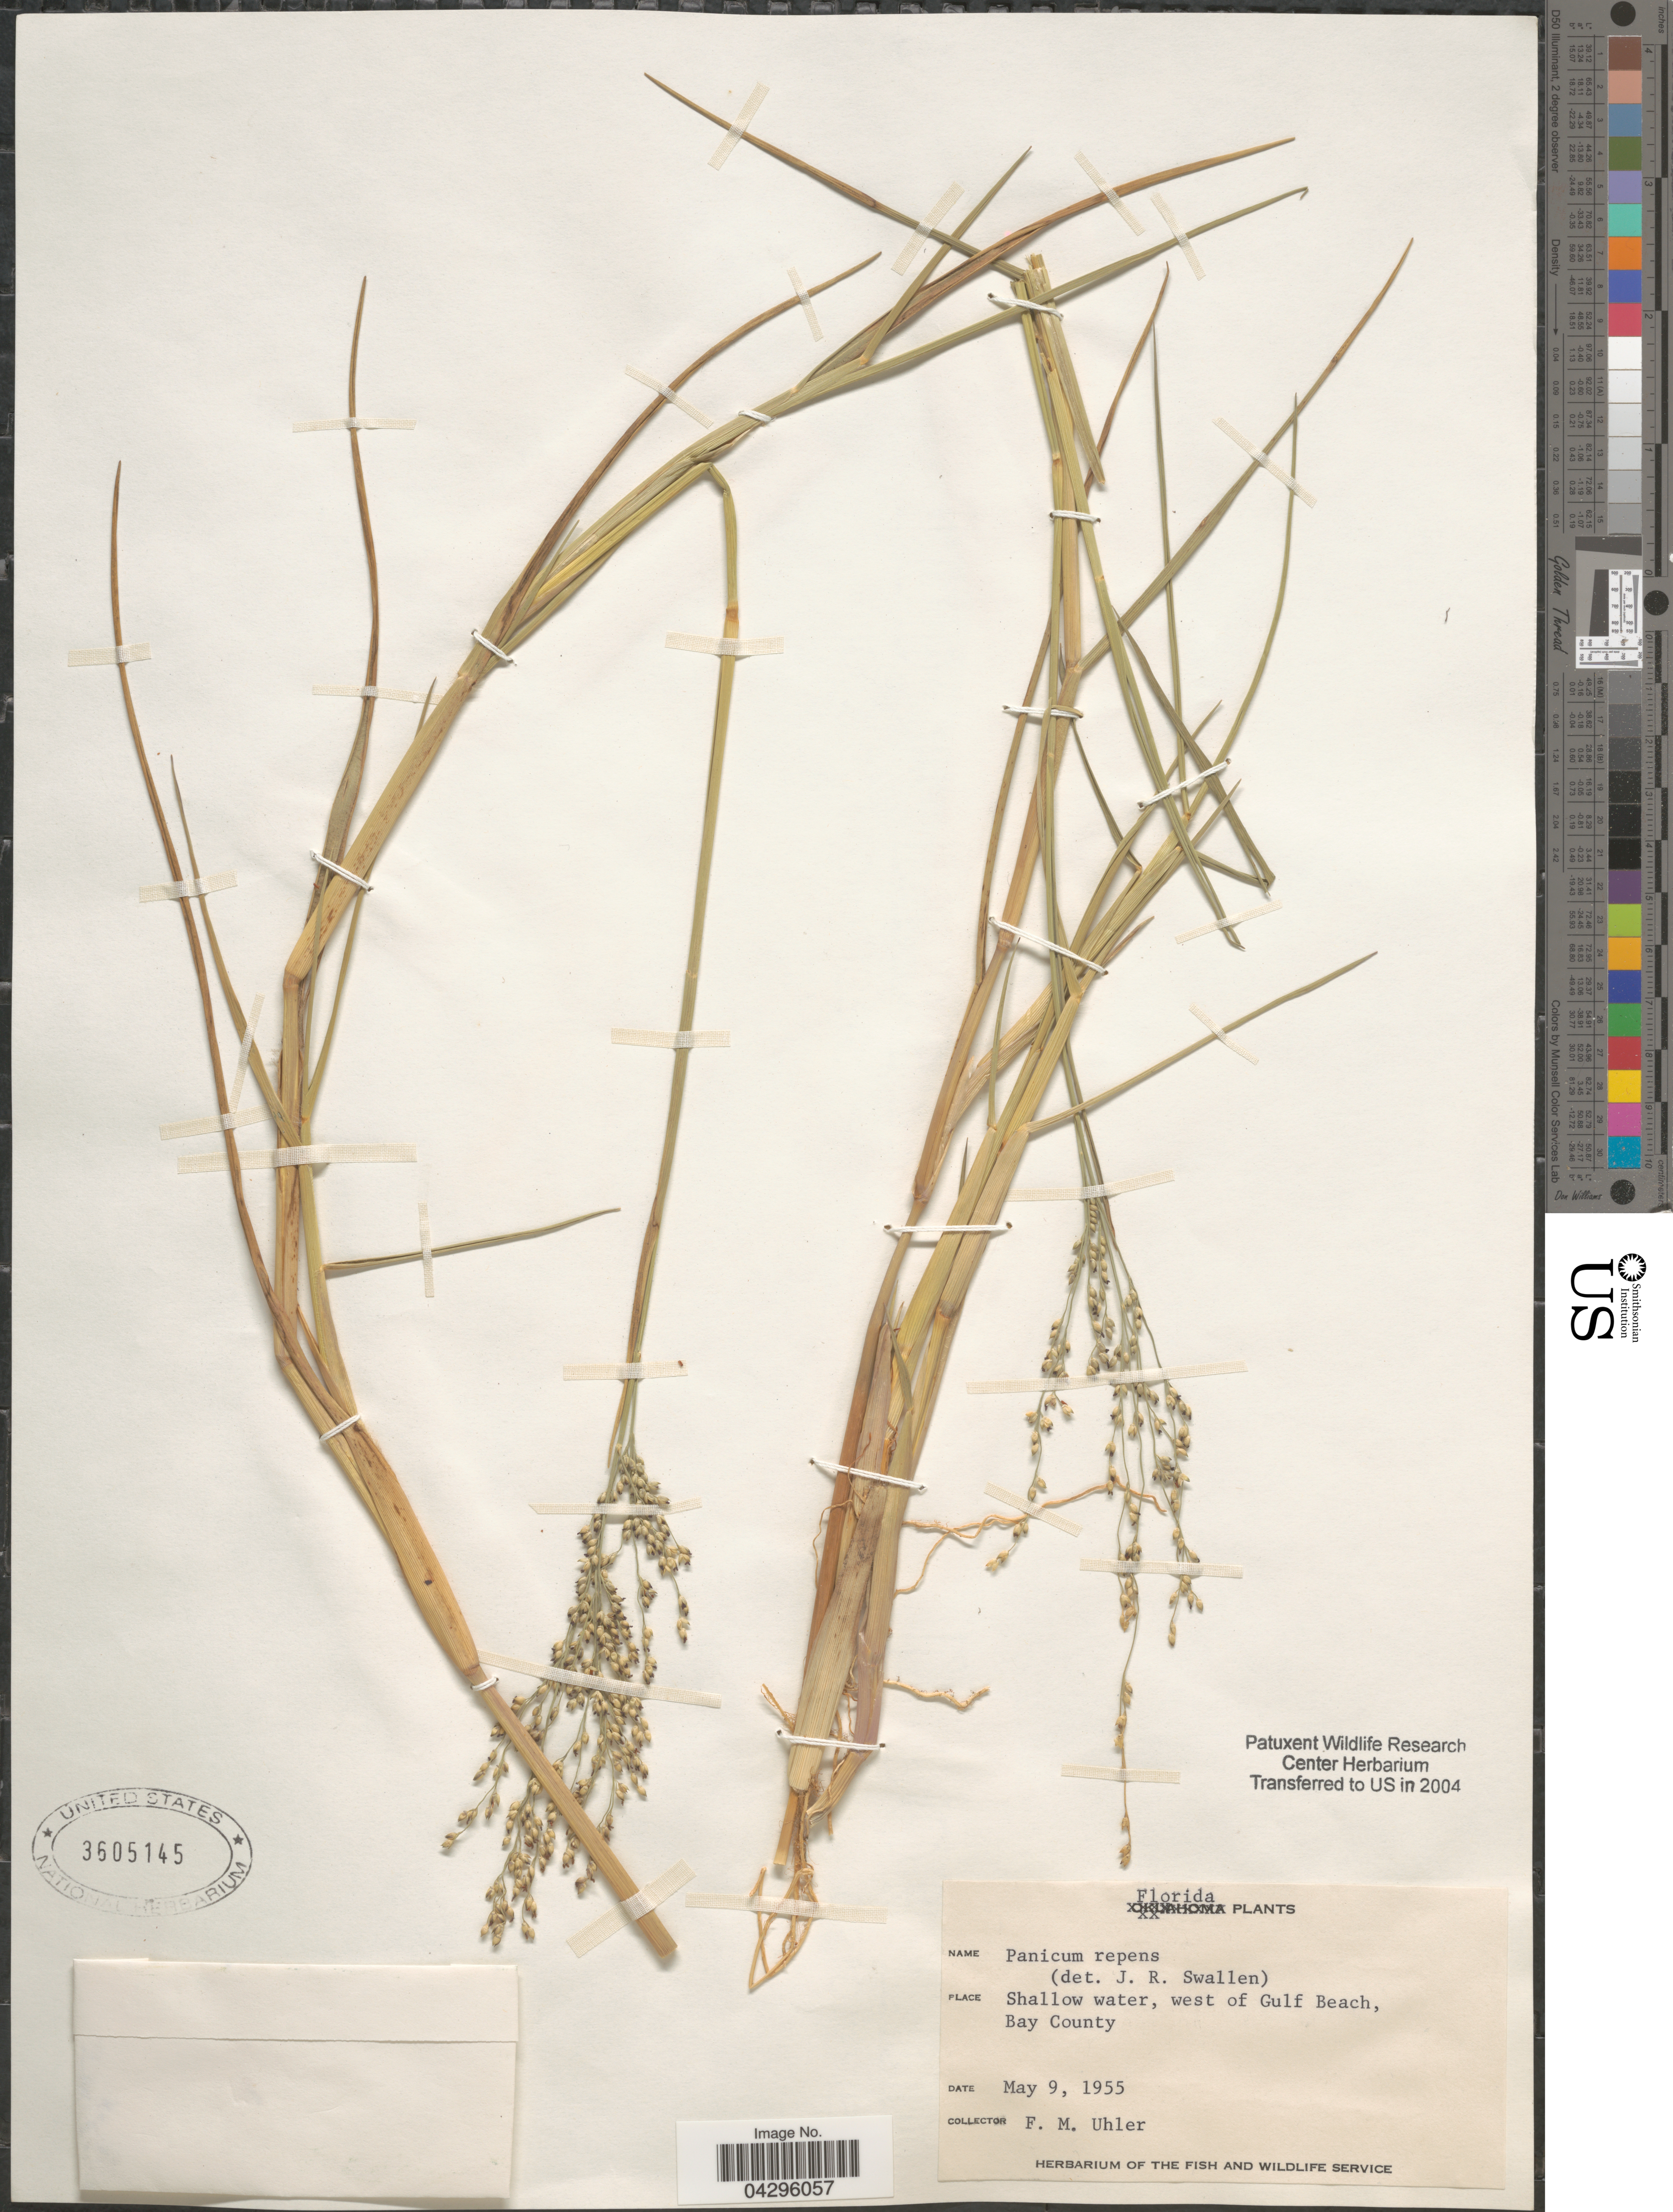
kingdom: Plantae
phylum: Tracheophyta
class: Liliopsida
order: Poales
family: Poaceae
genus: Panicum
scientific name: Panicum repens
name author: L.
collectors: F. M. Uhler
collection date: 1955-05-09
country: United States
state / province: Florida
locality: Shallow water, west of Gulf Beach, Bay County.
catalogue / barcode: US 3605145